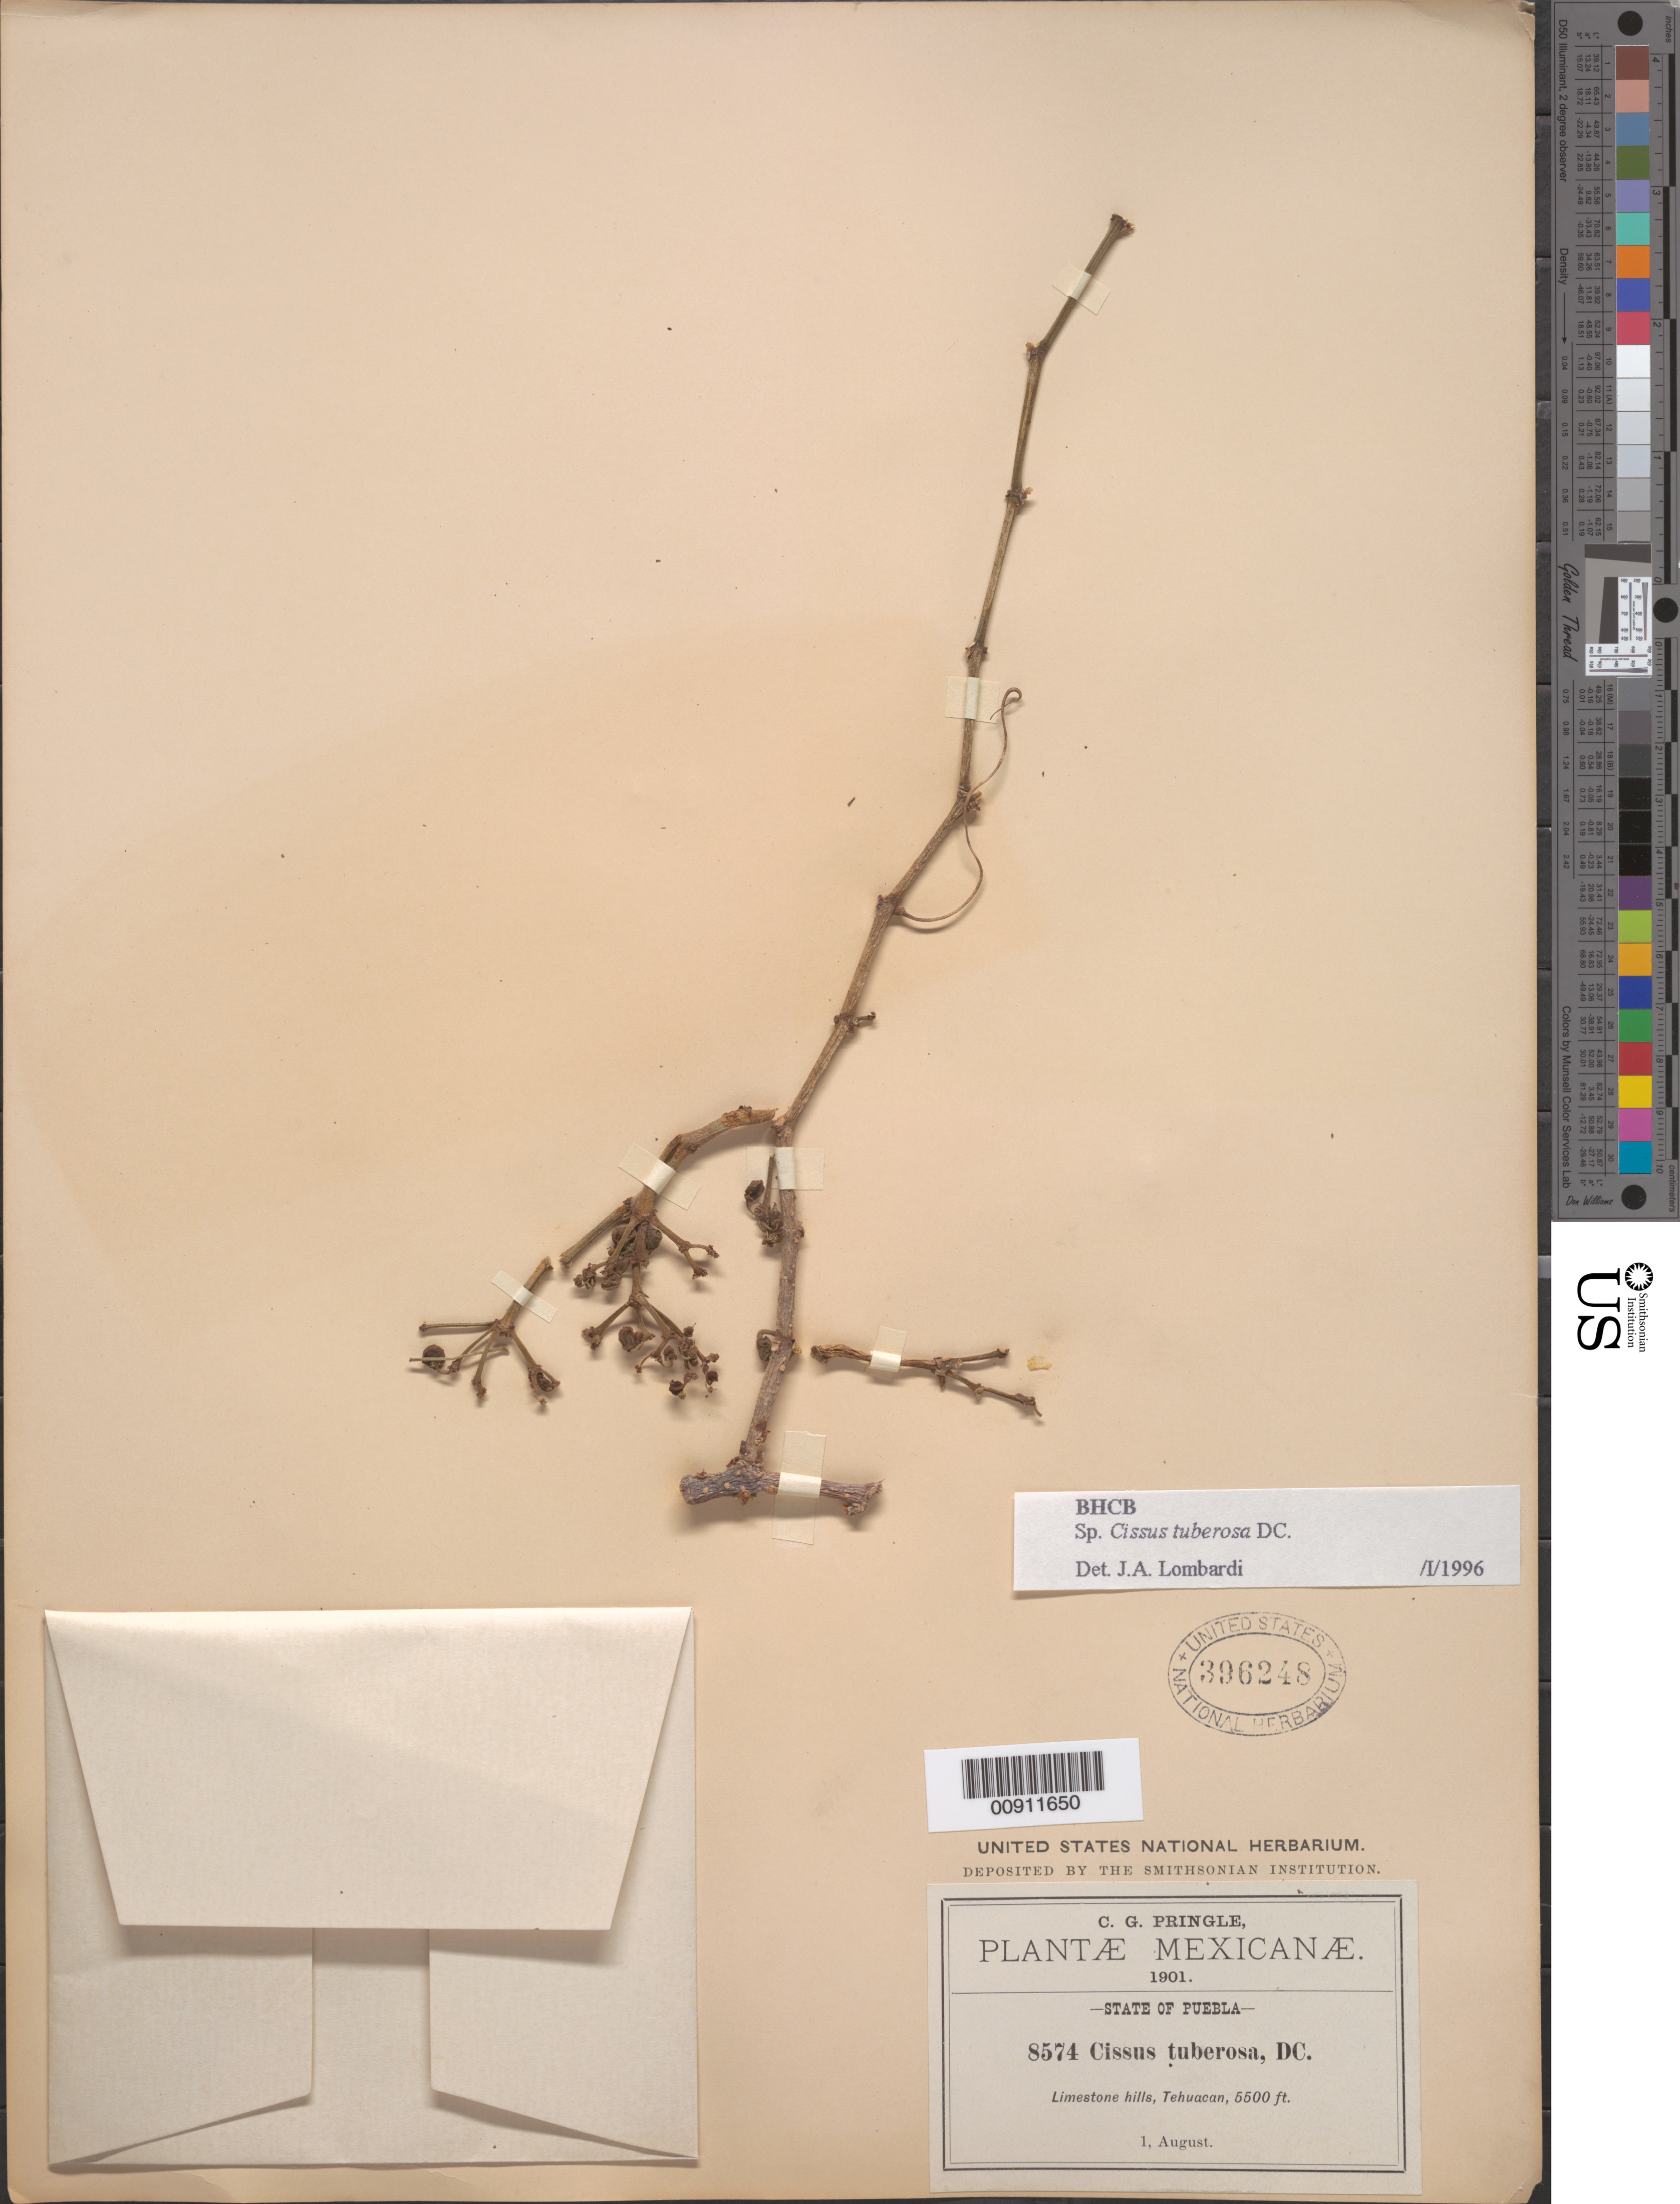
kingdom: Plantae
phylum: Tracheophyta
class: Magnoliopsida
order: Vitales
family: Vitaceae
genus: Cissus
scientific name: Cissus tuberosa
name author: Moc. & Sessé ex DC.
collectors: C. G. Pringle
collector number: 8574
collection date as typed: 01 Aug 1901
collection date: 1901-08-01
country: Mexico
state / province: Puebla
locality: Tehuacan, State of Puebla.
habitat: Limestone hills.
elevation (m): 1676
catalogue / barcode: US 396248